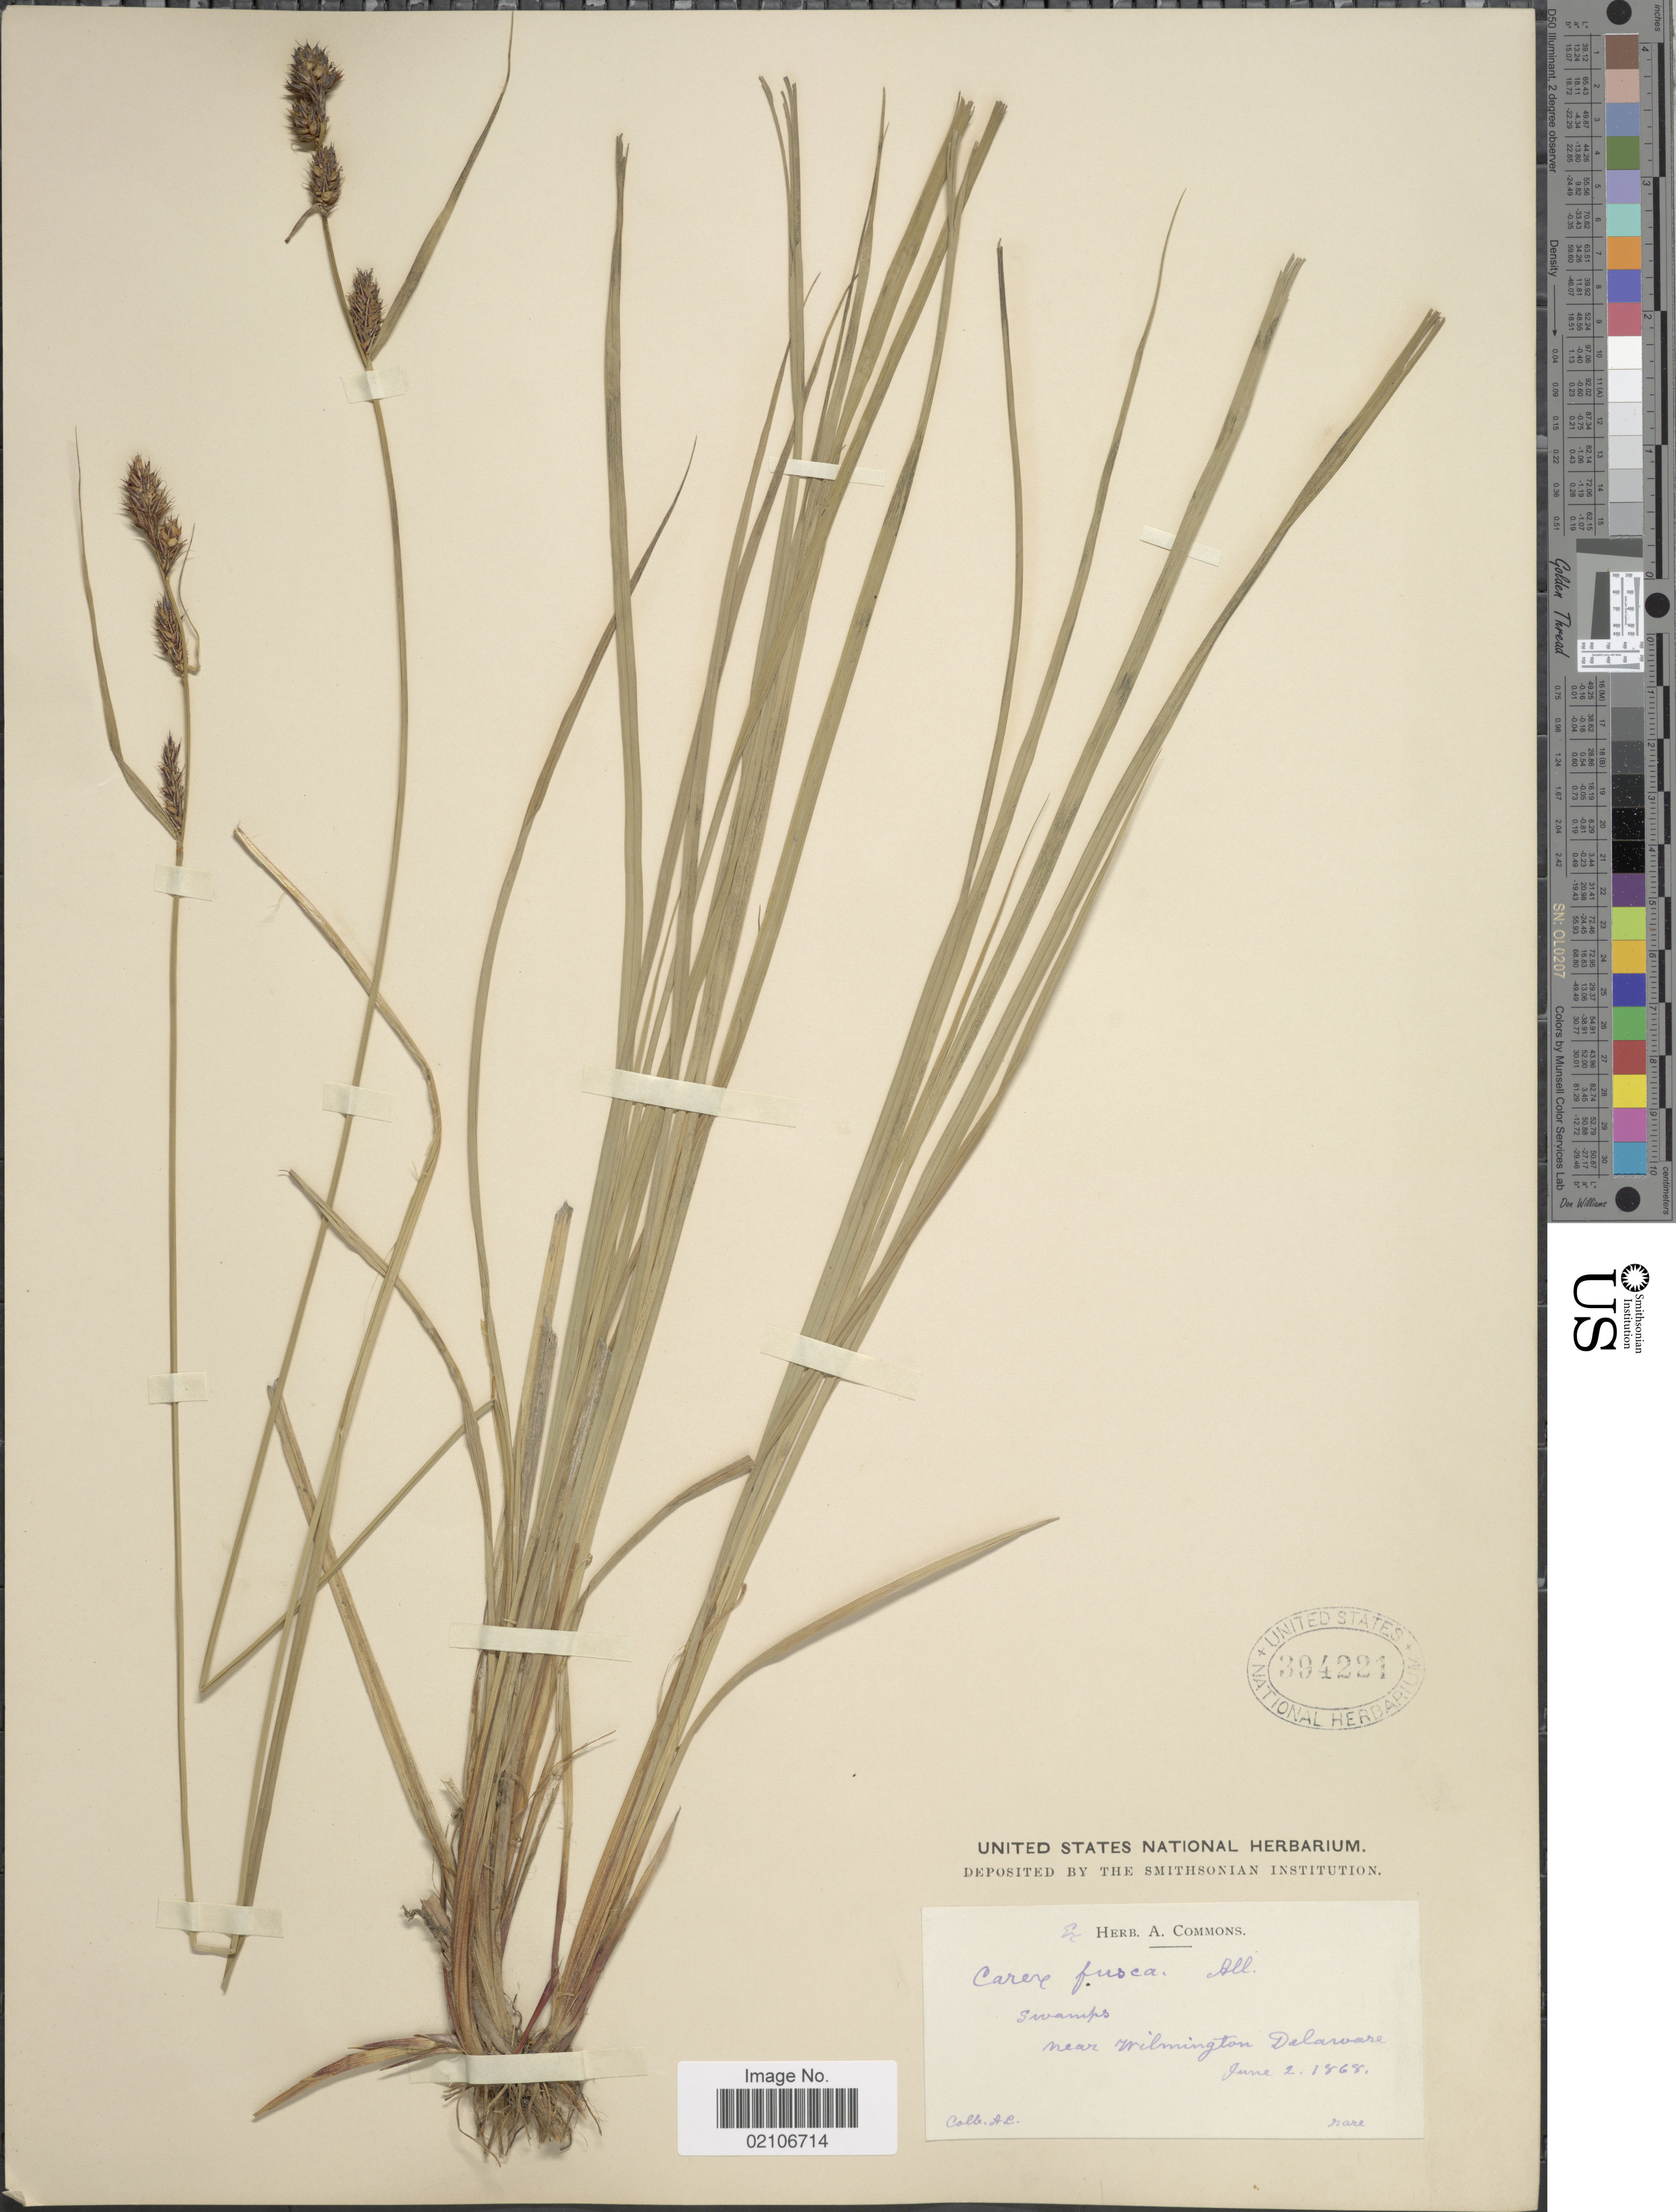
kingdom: Plantae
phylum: Tracheophyta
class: Liliopsida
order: Poales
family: Cyperaceae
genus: Carex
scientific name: Carex buxbaumii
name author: Wahlenb.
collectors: A. Commons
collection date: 1868-06-02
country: United States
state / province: Delaware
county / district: New Castle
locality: Swamps, near Wilmington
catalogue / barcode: US 394221